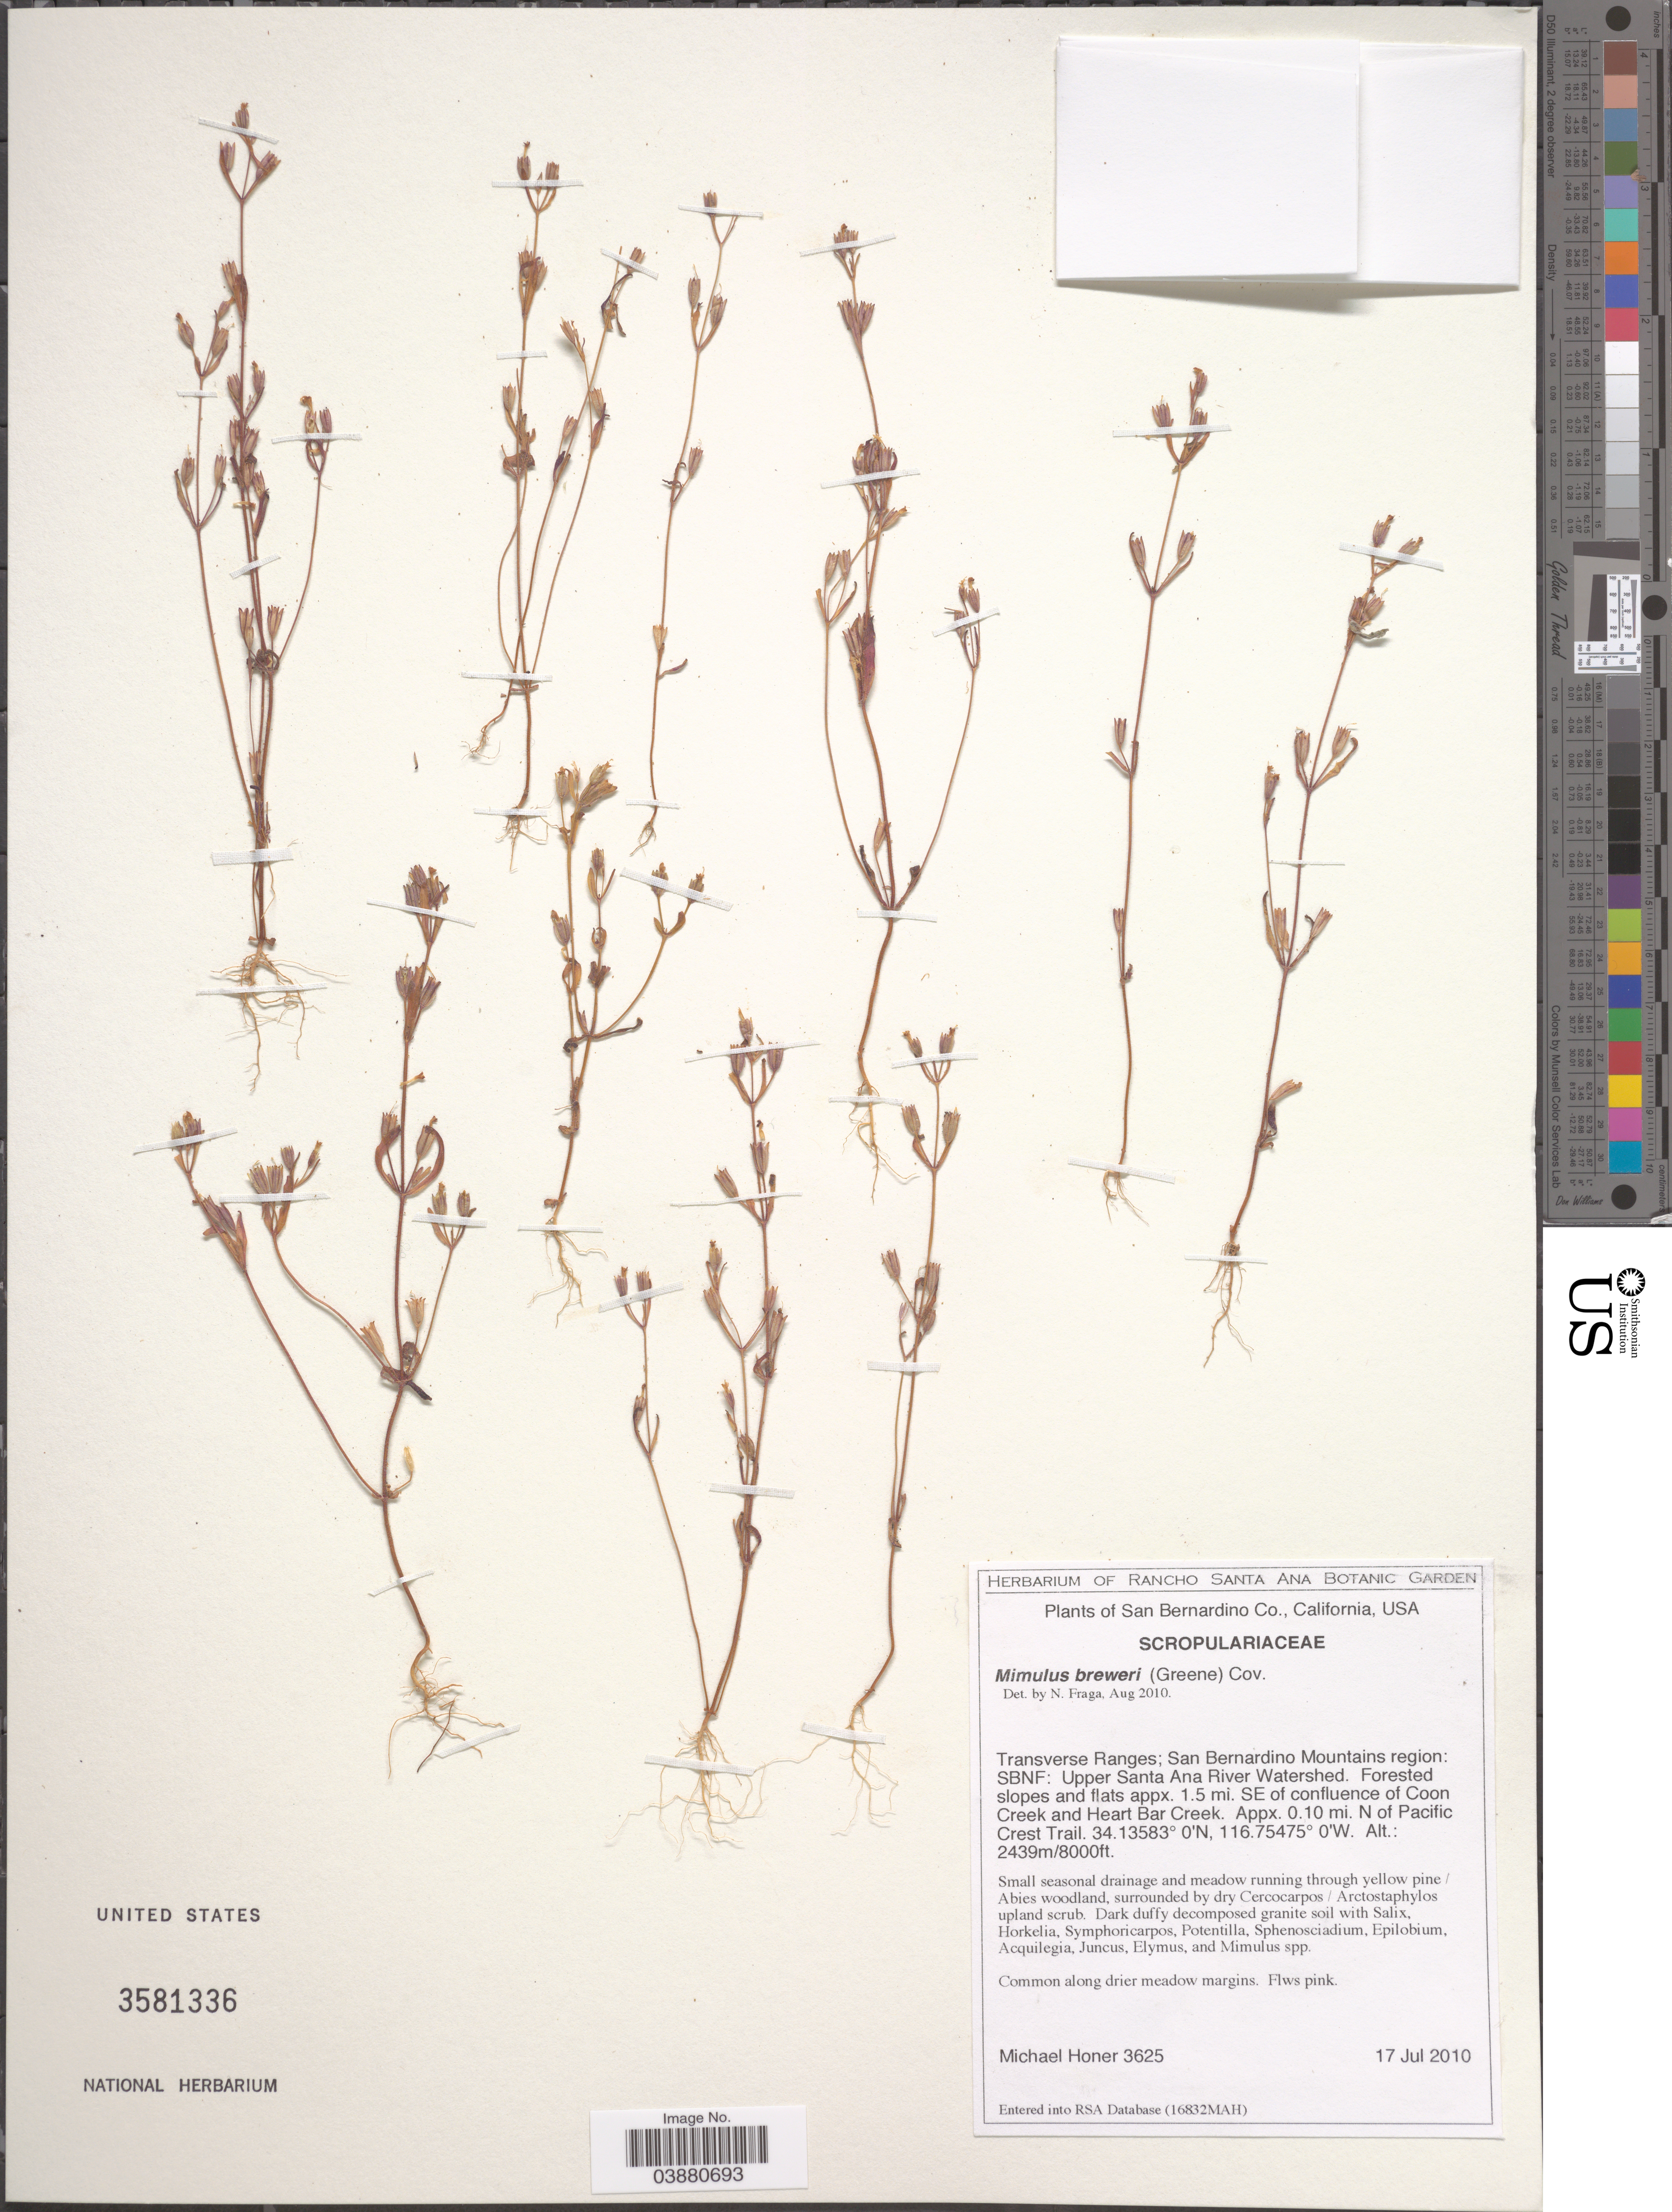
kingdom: Plantae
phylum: Tracheophyta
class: Magnoliopsida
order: Lamiales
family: Phrymaceae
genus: Mimulus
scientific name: Mimulus breweri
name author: (Greene) Coville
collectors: M. Höner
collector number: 3625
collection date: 2010-07-17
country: United States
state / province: California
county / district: San Bernardino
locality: San Bernardino Co. Transverse Ranges; San Bernardino Mountains region: SBNF: Upper Santa Ana River Watershed. Forested slopes and flats appx. 1.5 mi. SE of confluence of Coon Creek and Heart Bar Creek. Appx. 0.10 mi. N of Pacific Crest Trail.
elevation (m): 2439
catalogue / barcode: US 3581336